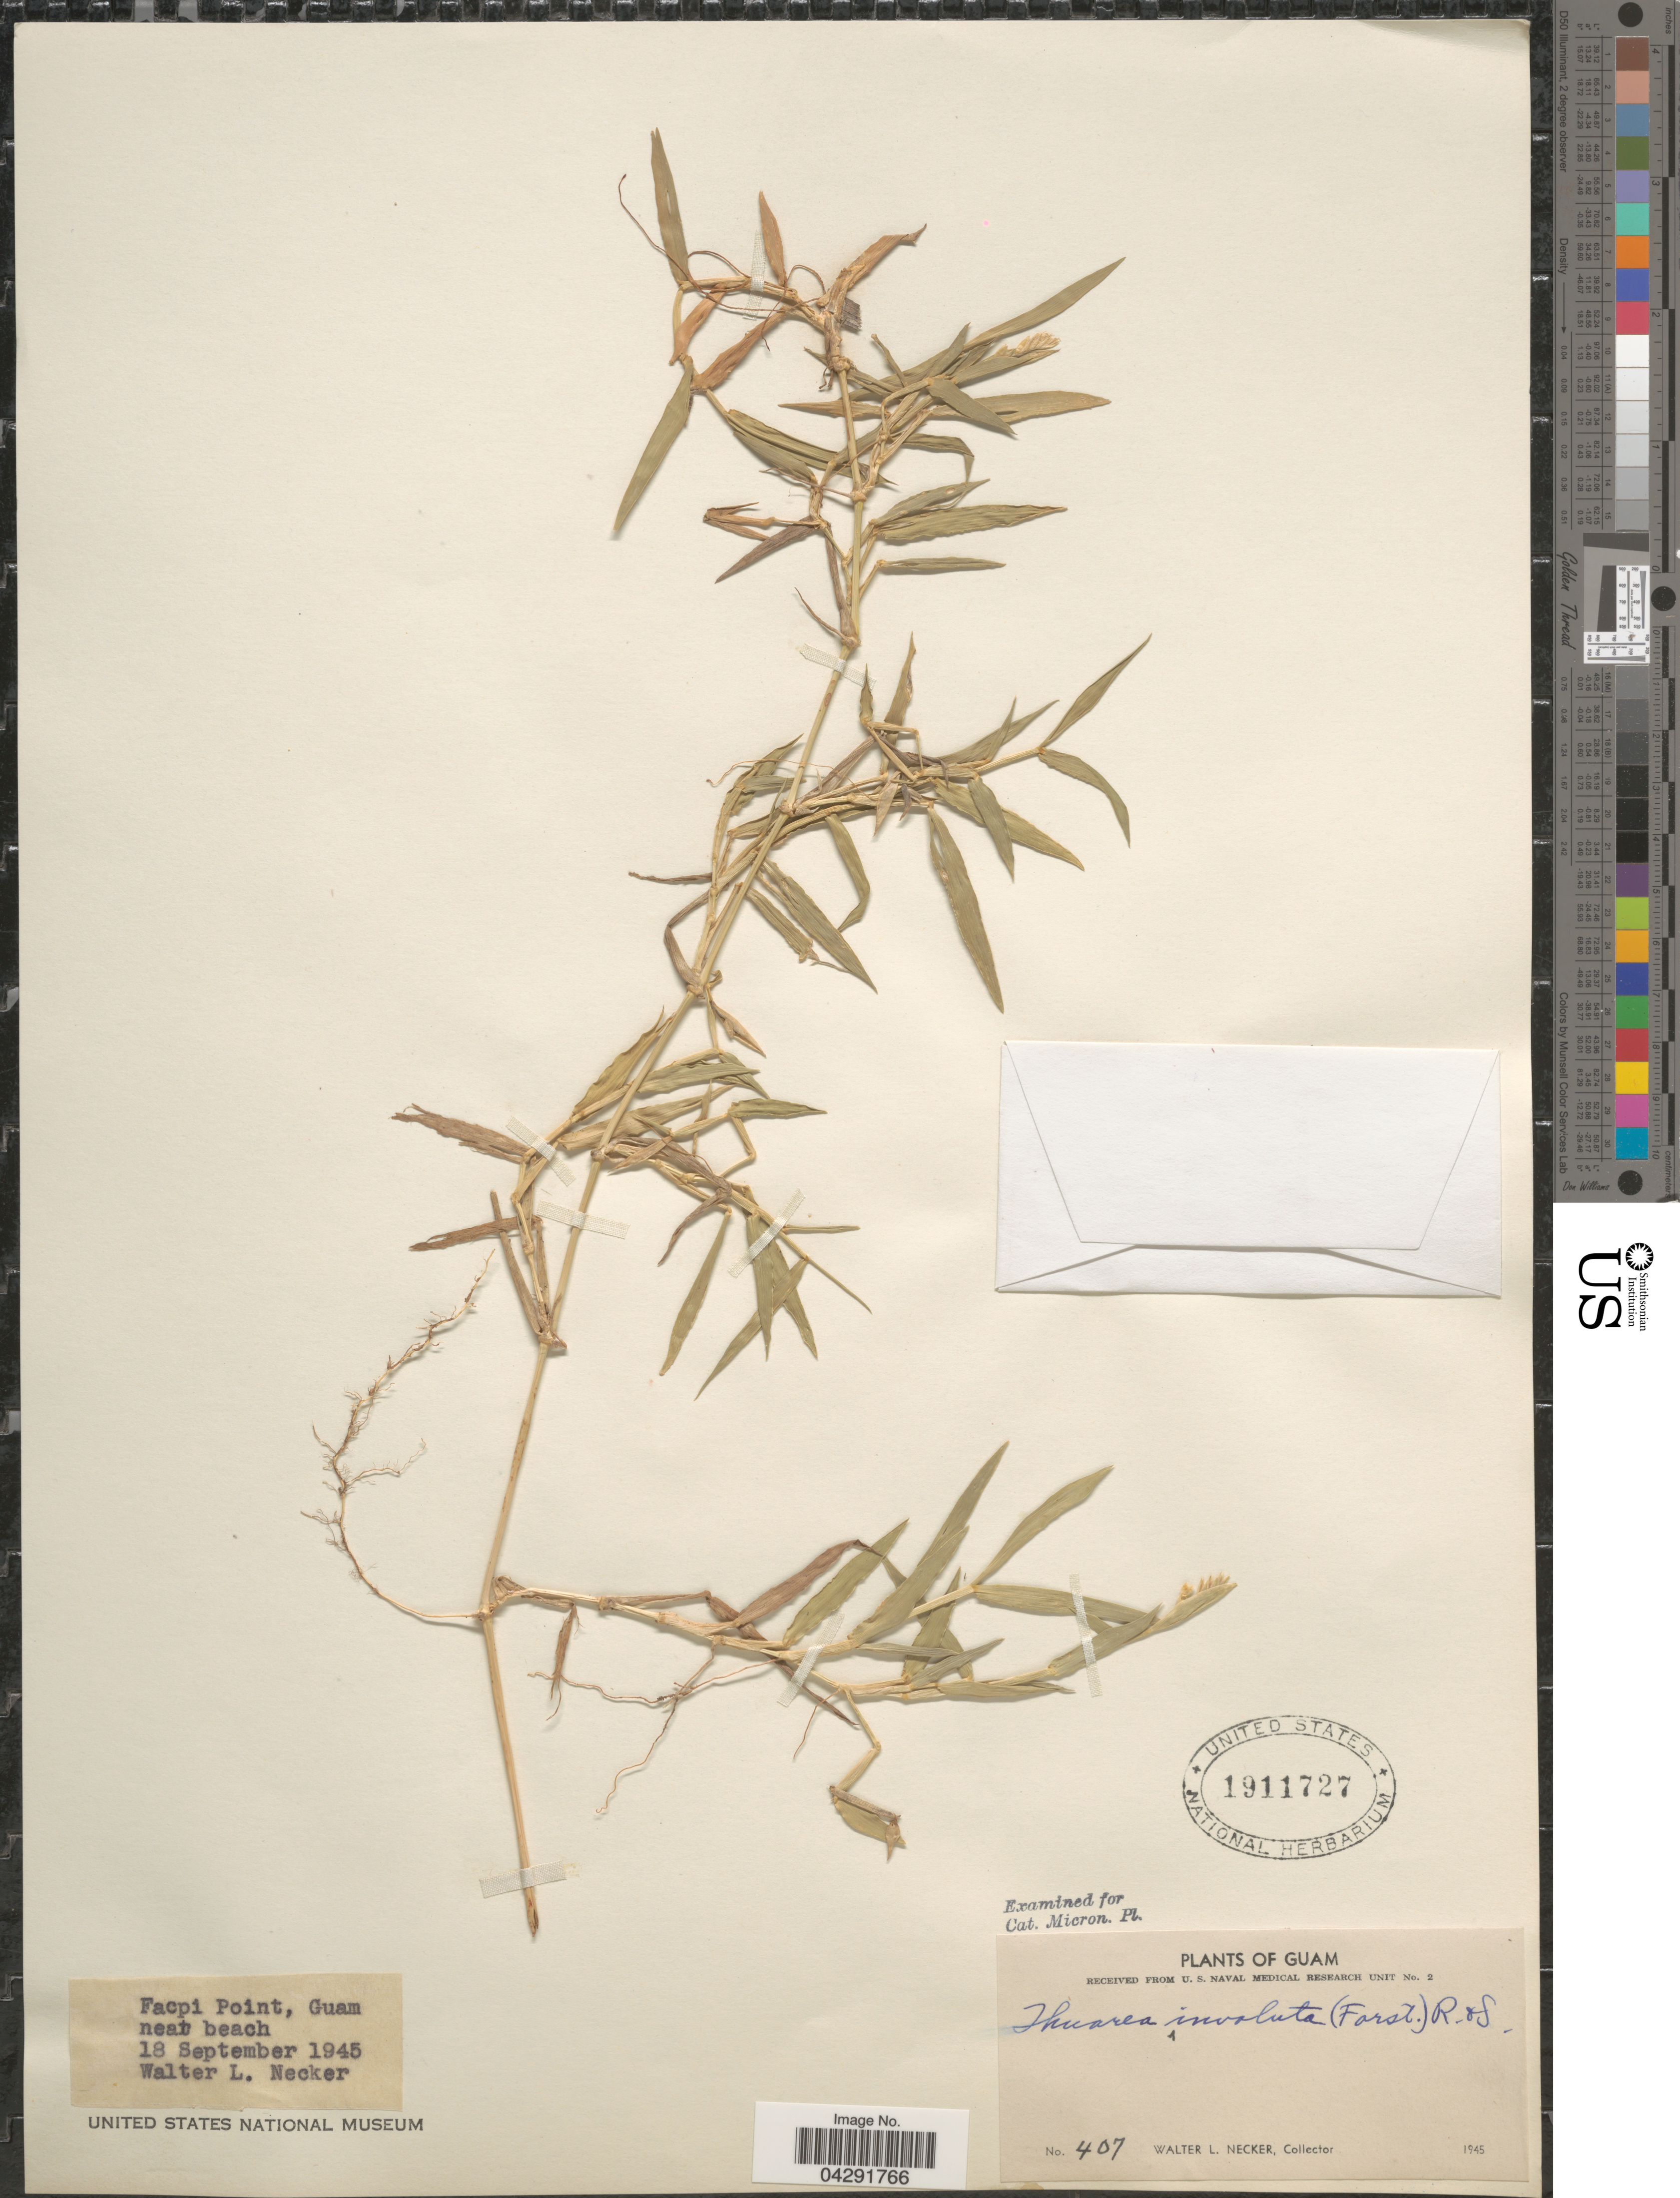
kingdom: Plantae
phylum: Tracheophyta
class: Liliopsida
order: Poales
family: Poaceae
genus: Thuarea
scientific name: Thuarea involuta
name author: (G. Forst.) R. Br. ex Sm.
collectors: W. L. Necker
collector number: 407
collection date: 1945-09-18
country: Guam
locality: Facpi Point, Guam near beach.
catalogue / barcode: US 1911727